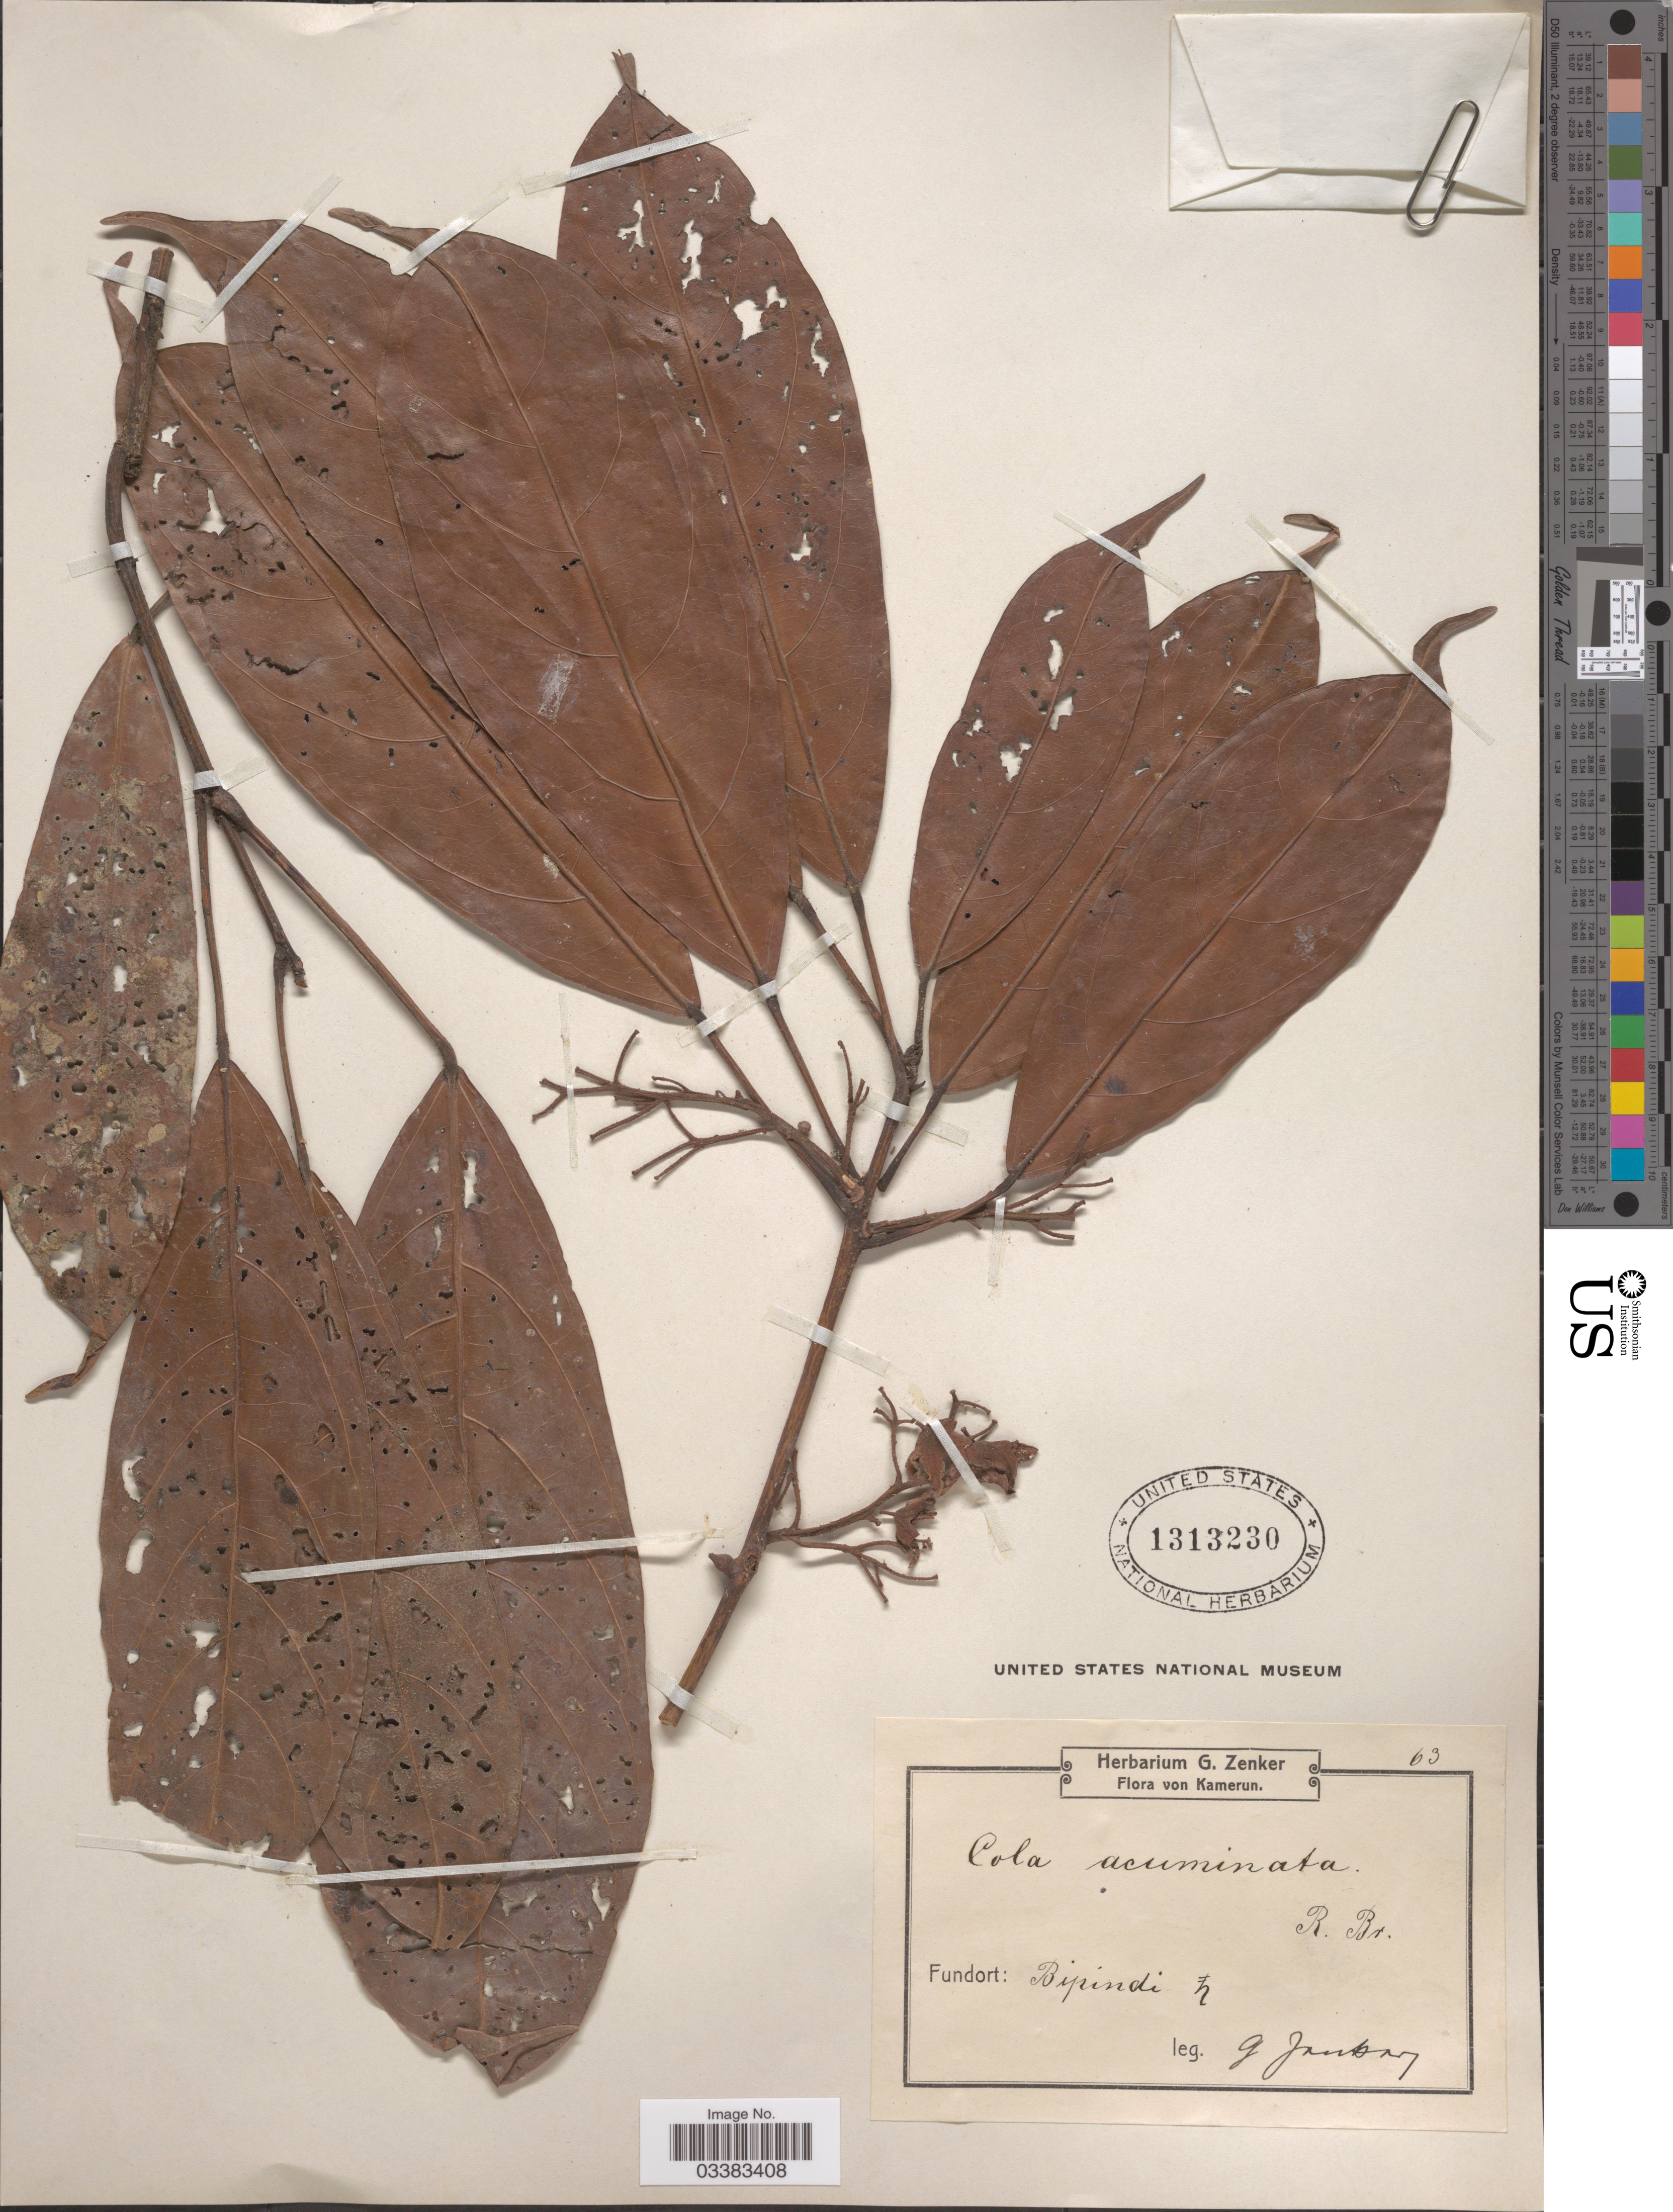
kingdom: Plantae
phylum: Tracheophyta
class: Magnoliopsida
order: Malvales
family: Malvaceae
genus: Cola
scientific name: Cola acuminata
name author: (P. Beauv.) Schott & Endl.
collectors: G. A. Zenker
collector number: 63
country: Cameroon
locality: Kamerun. Bipindi.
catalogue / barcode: US 1313230